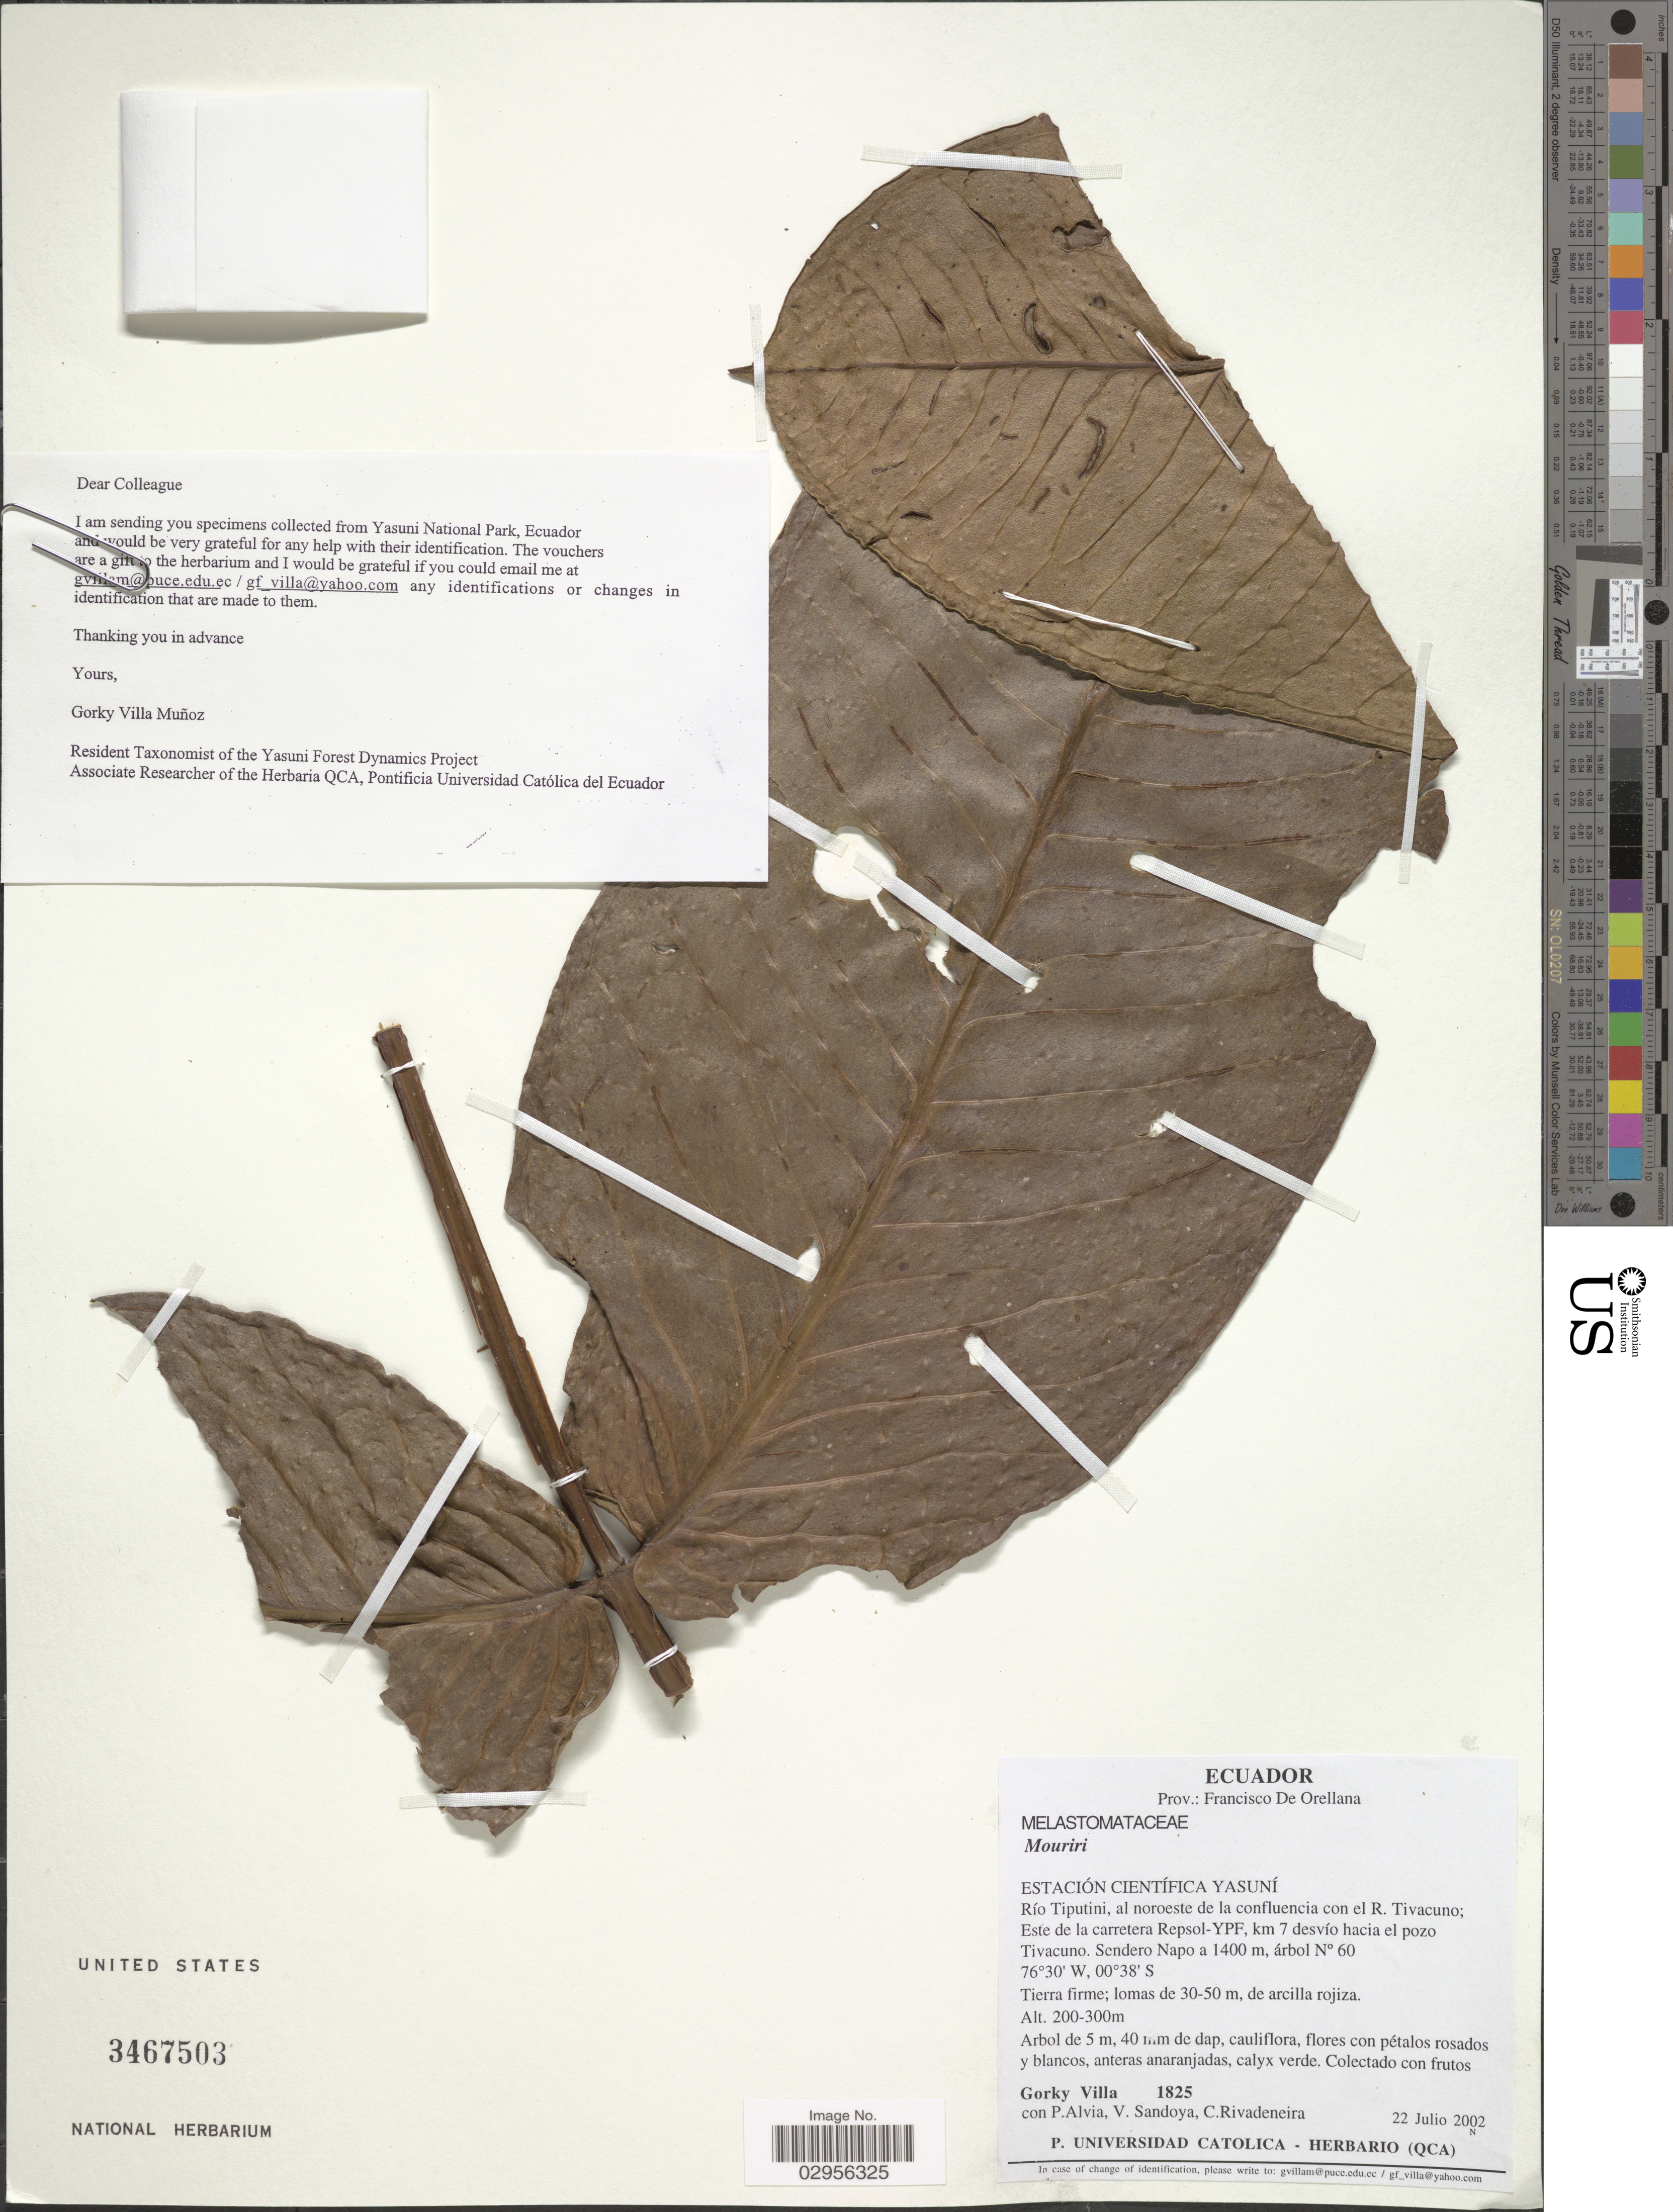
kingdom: Plantae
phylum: Tracheophyta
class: Magnoliopsida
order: Myrtales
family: Melastomataceae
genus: Mouriri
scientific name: Mouriri sp.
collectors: G. Villa, P. Alvia, V. Sandoya & C. Rivadeneira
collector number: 1825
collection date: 2002-07-22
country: Ecuador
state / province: Orellana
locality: Prov.: Francisco De Orellana. Estación Científica Yasuní. Río Tiputini, al noroeste de la confluencia con el R. Tivacuno; Este de la carretera Repsol-YPF, km 7 desvío hacia el pozo Tivacuno. Sendero Napo a 1400 m.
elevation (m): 200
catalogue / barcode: US 3467503